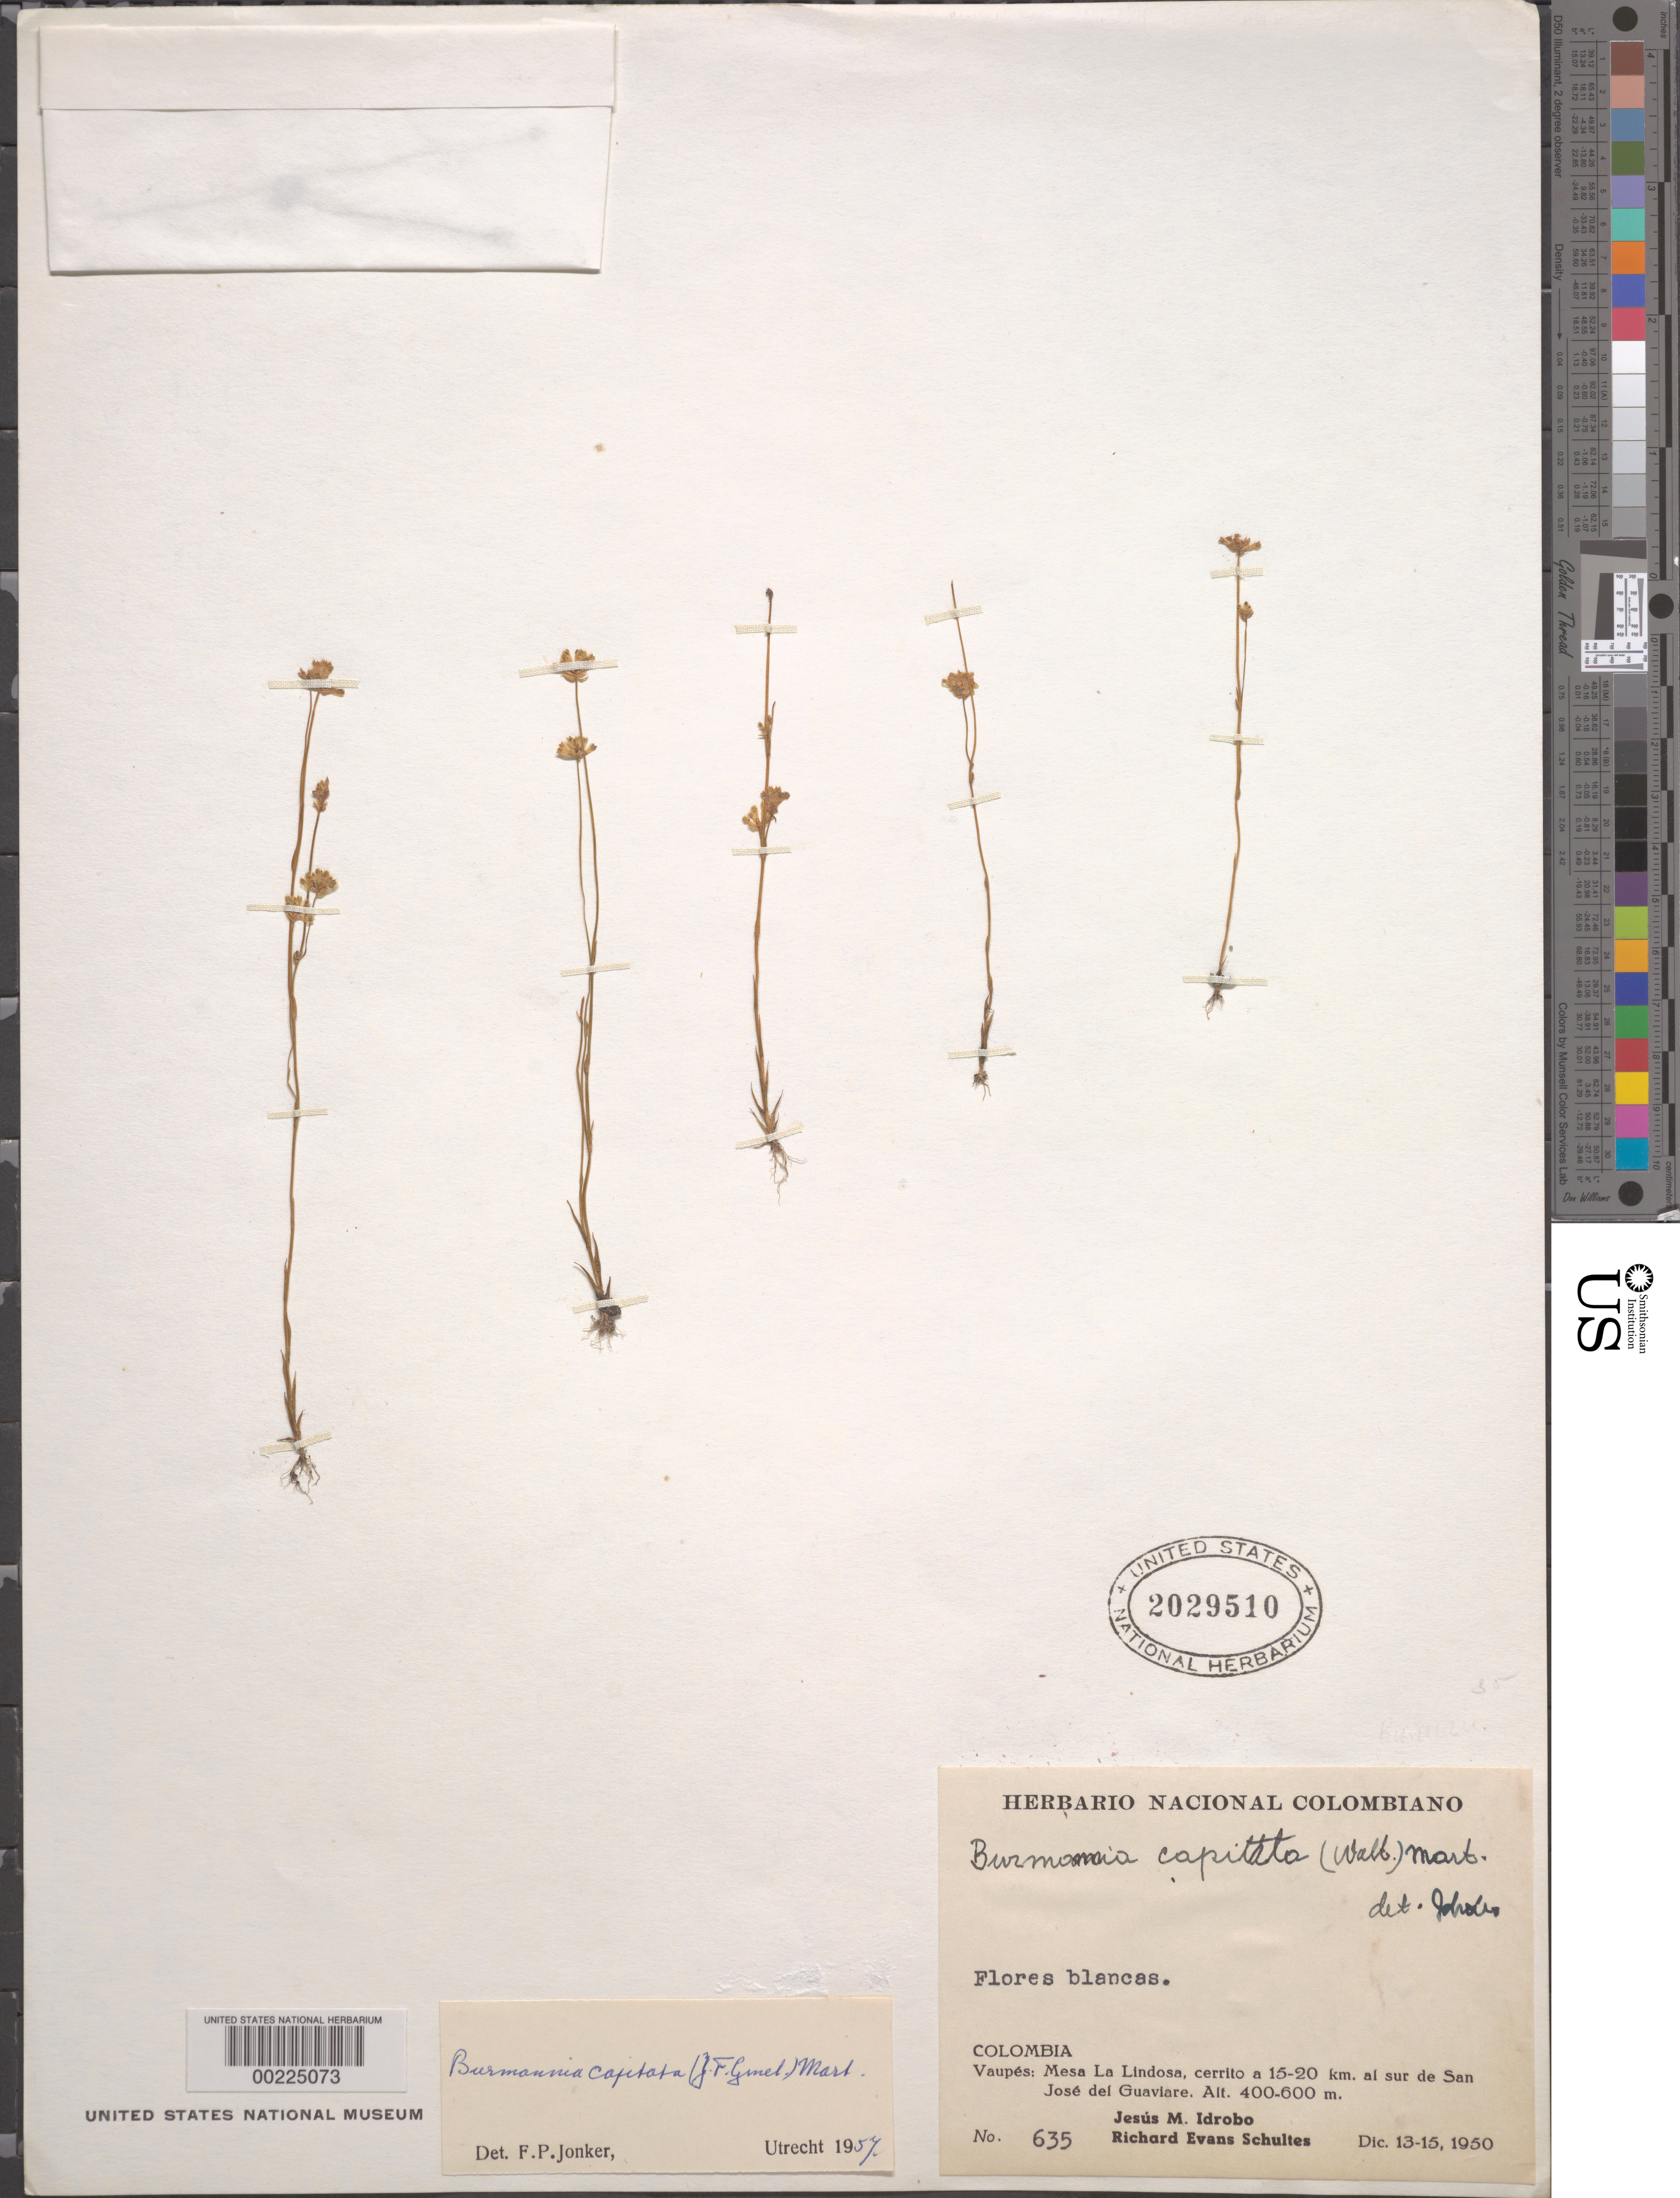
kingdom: Plantae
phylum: Tracheophyta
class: Liliopsida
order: Dioscoreales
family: Burmanniaceae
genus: Burmannia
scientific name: Burmannia capitata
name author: (Walter ex J.F. Gmel.) Mart.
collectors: J. M. Idrobo & R. E. Schultes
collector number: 635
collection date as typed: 13 Dec 1950 to 15 Dec 1950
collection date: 1950-12-13/1950-12-15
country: Colombia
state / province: Vaupés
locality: Mesa La Lindosa, Cerrito a 15-20 km al Sur de San Jose del Guaviare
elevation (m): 400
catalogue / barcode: US 2029510